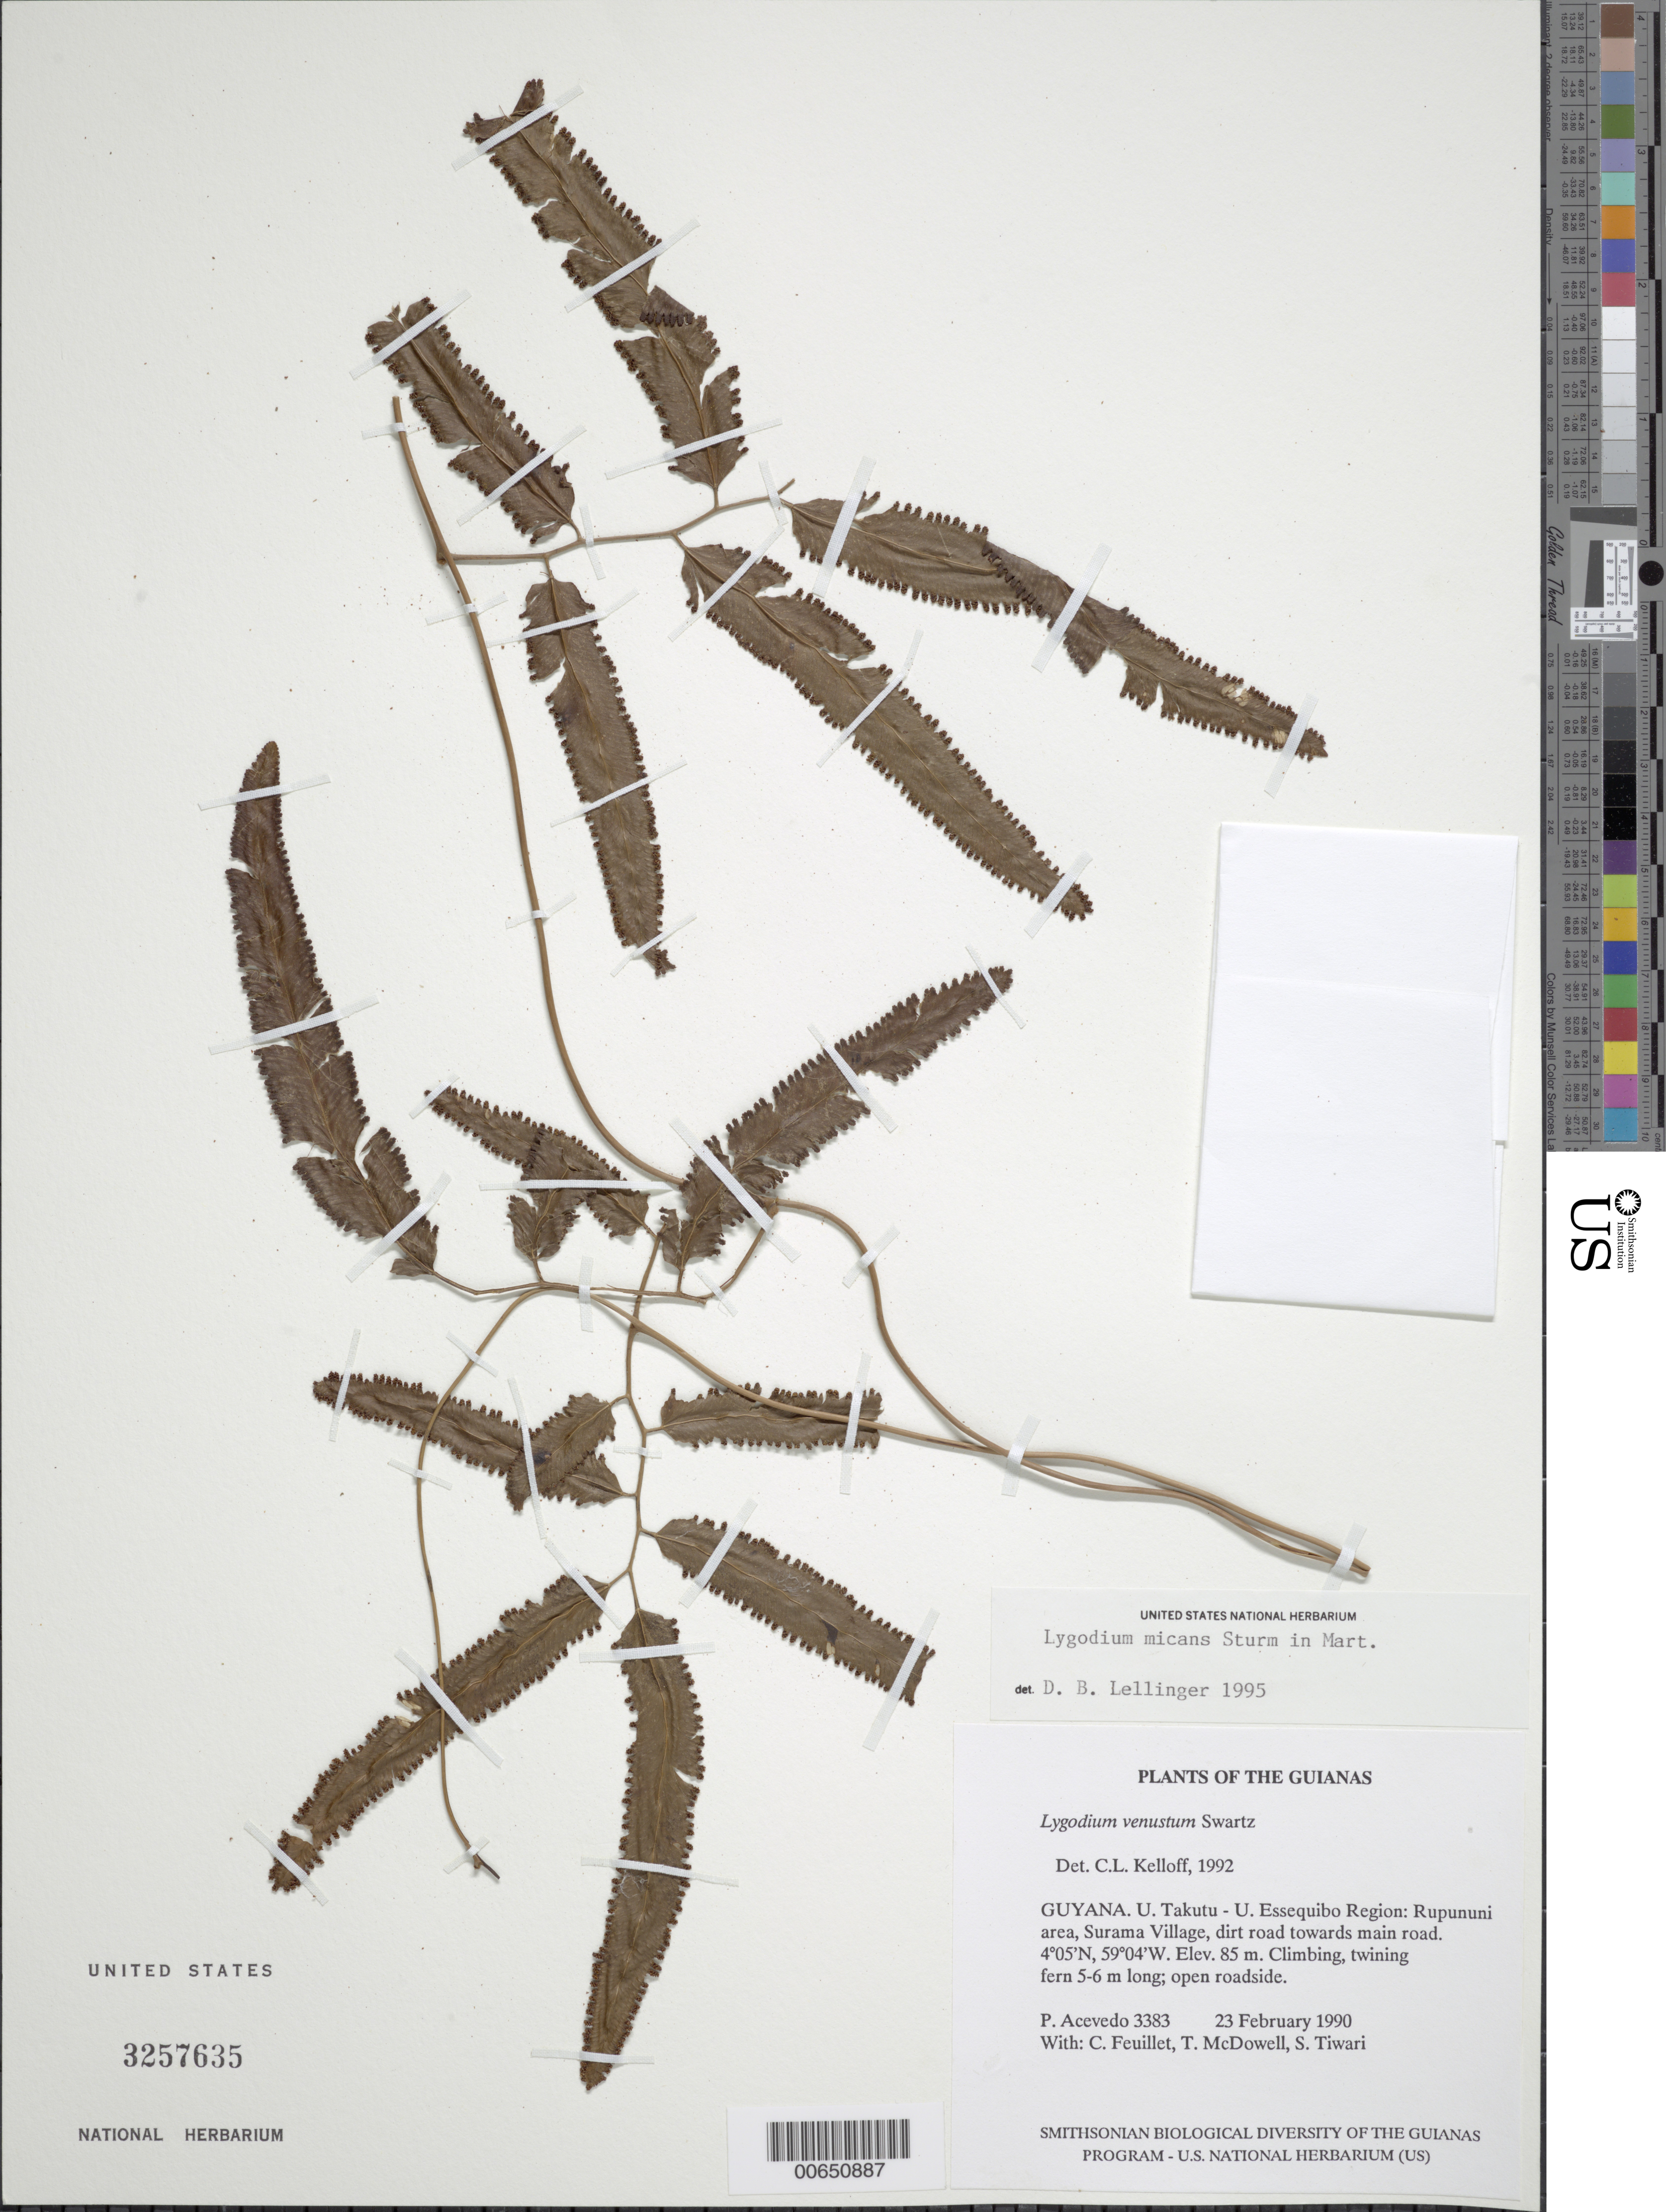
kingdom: Plantae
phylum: Tracheophyta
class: Polypodiopsida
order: Schizaeales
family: Lygodiaceae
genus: Lygodium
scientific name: Lygodium volubile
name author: Sw.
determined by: Boudrie, M.; Cremers, G.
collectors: P. Acevedo-Rodr., C. Feuillet, T. McDowell & S. Tiwari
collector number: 3383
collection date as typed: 23 Feb 1990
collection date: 1990-02-23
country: Guyana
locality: U. Takutu - U. Essequibo. Rupununi area, Surama Village, dirt road towards main road.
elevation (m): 85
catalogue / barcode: US 3257635